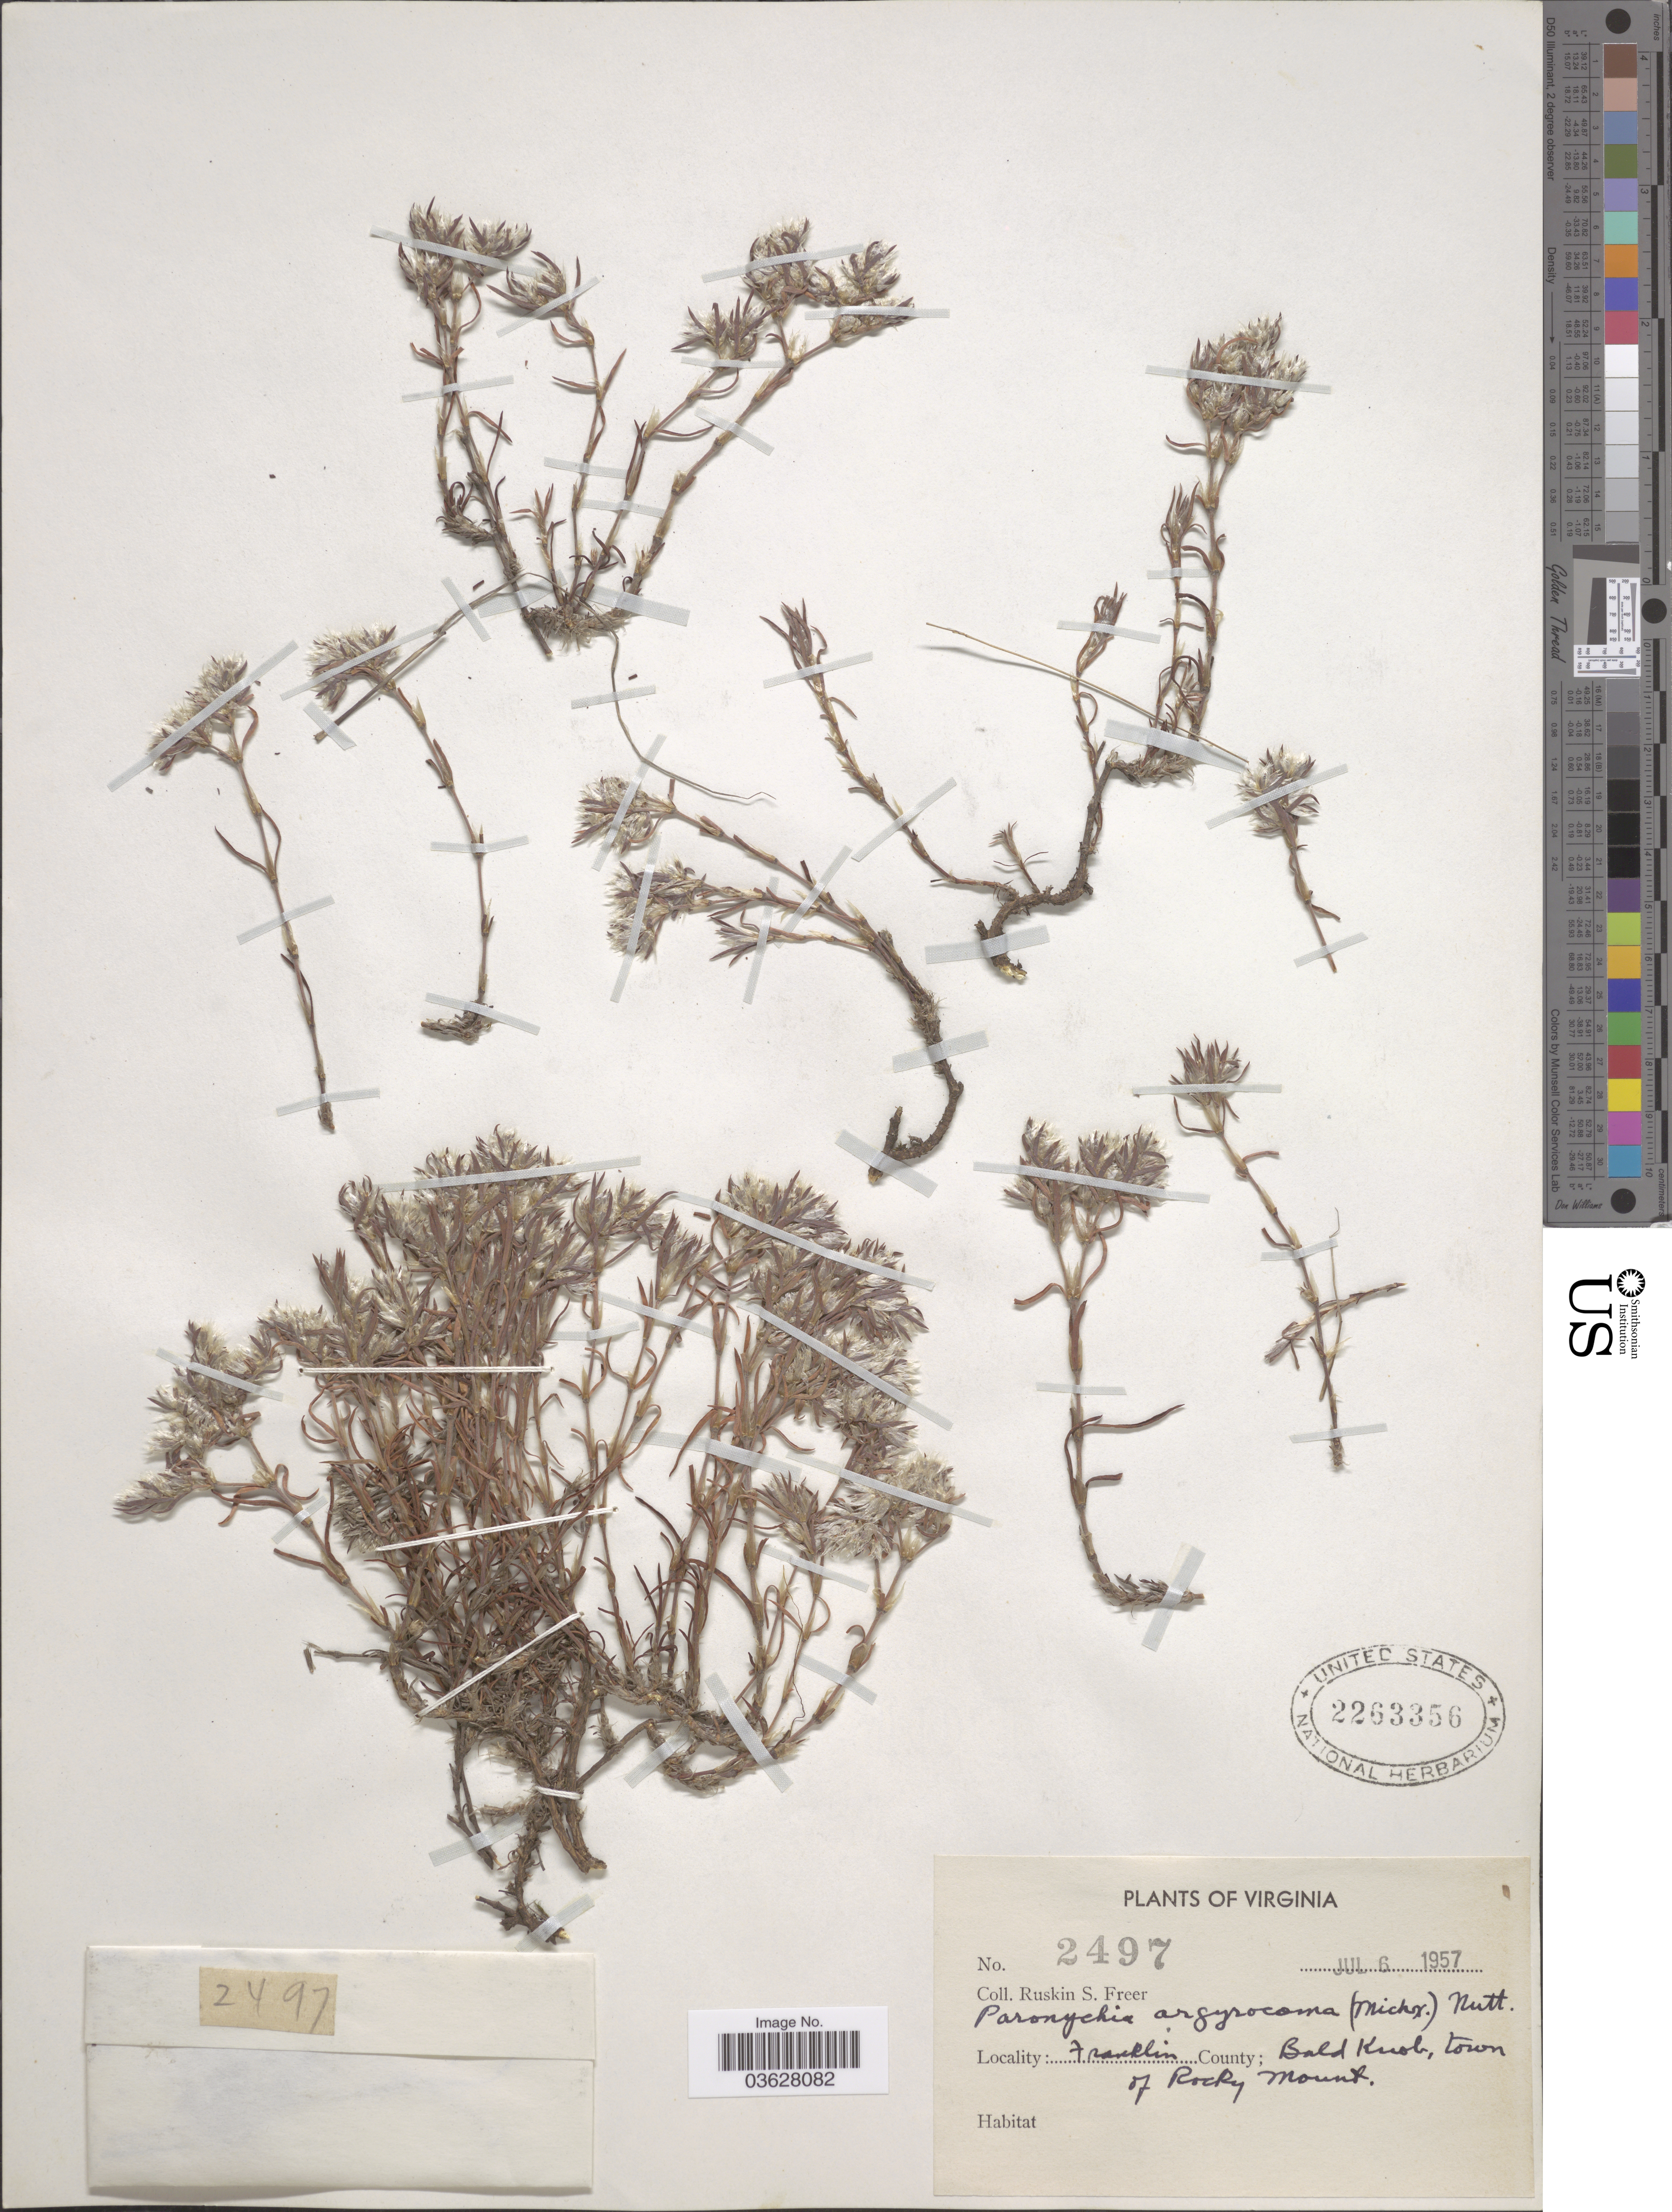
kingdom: Plantae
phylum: Tracheophyta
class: Magnoliopsida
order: Caryophyllales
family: Caryophyllaceae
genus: Paronychia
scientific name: Paronychia sp.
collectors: R. Freer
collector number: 2497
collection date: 1957-07-06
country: United States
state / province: Virginia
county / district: Franklin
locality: Bald Knob, town of Rocky Mount.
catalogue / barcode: US 2263356